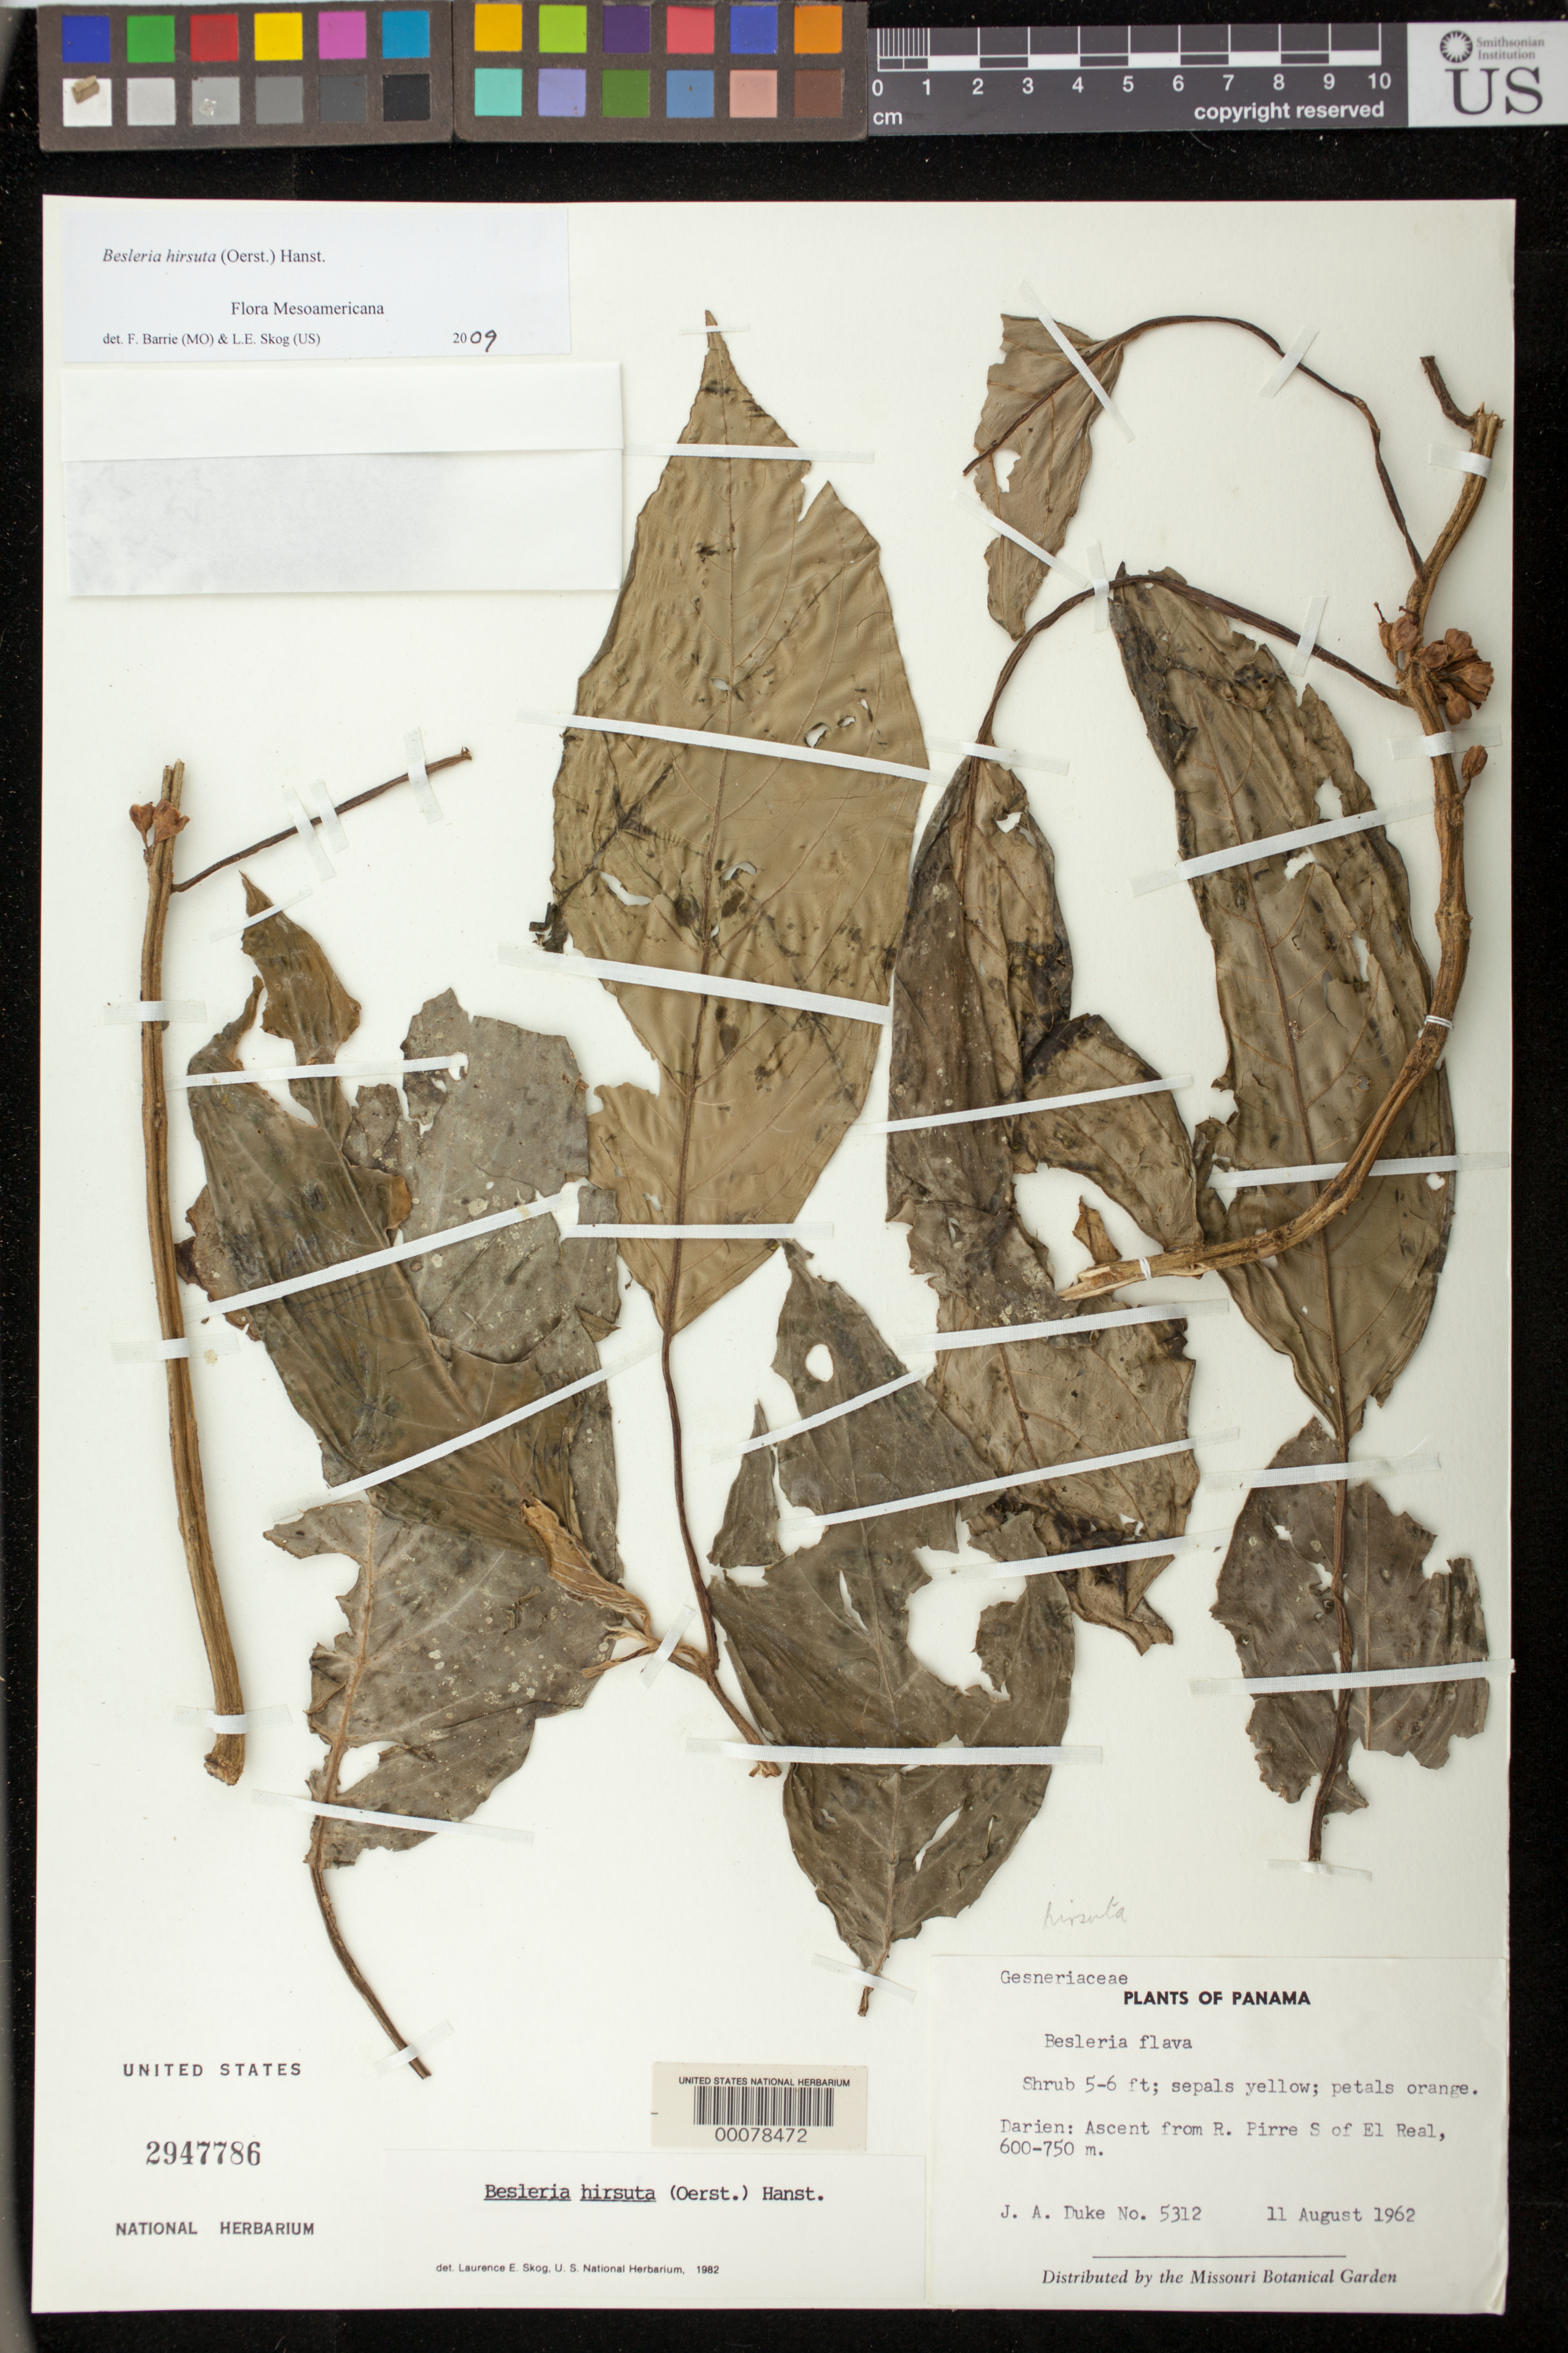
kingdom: Plantae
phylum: Tracheophyta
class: Magnoliopsida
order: Lamiales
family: Gesneriaceae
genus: Besleria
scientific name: Besleria hirsuta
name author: (Oerst.) Hanst.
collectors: J. A. Duke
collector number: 5312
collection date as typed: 11 Aug 1962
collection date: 1962-08-11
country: Panama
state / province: Darién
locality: Ascent from R Pirre S of El Real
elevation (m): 600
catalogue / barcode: US 2947786